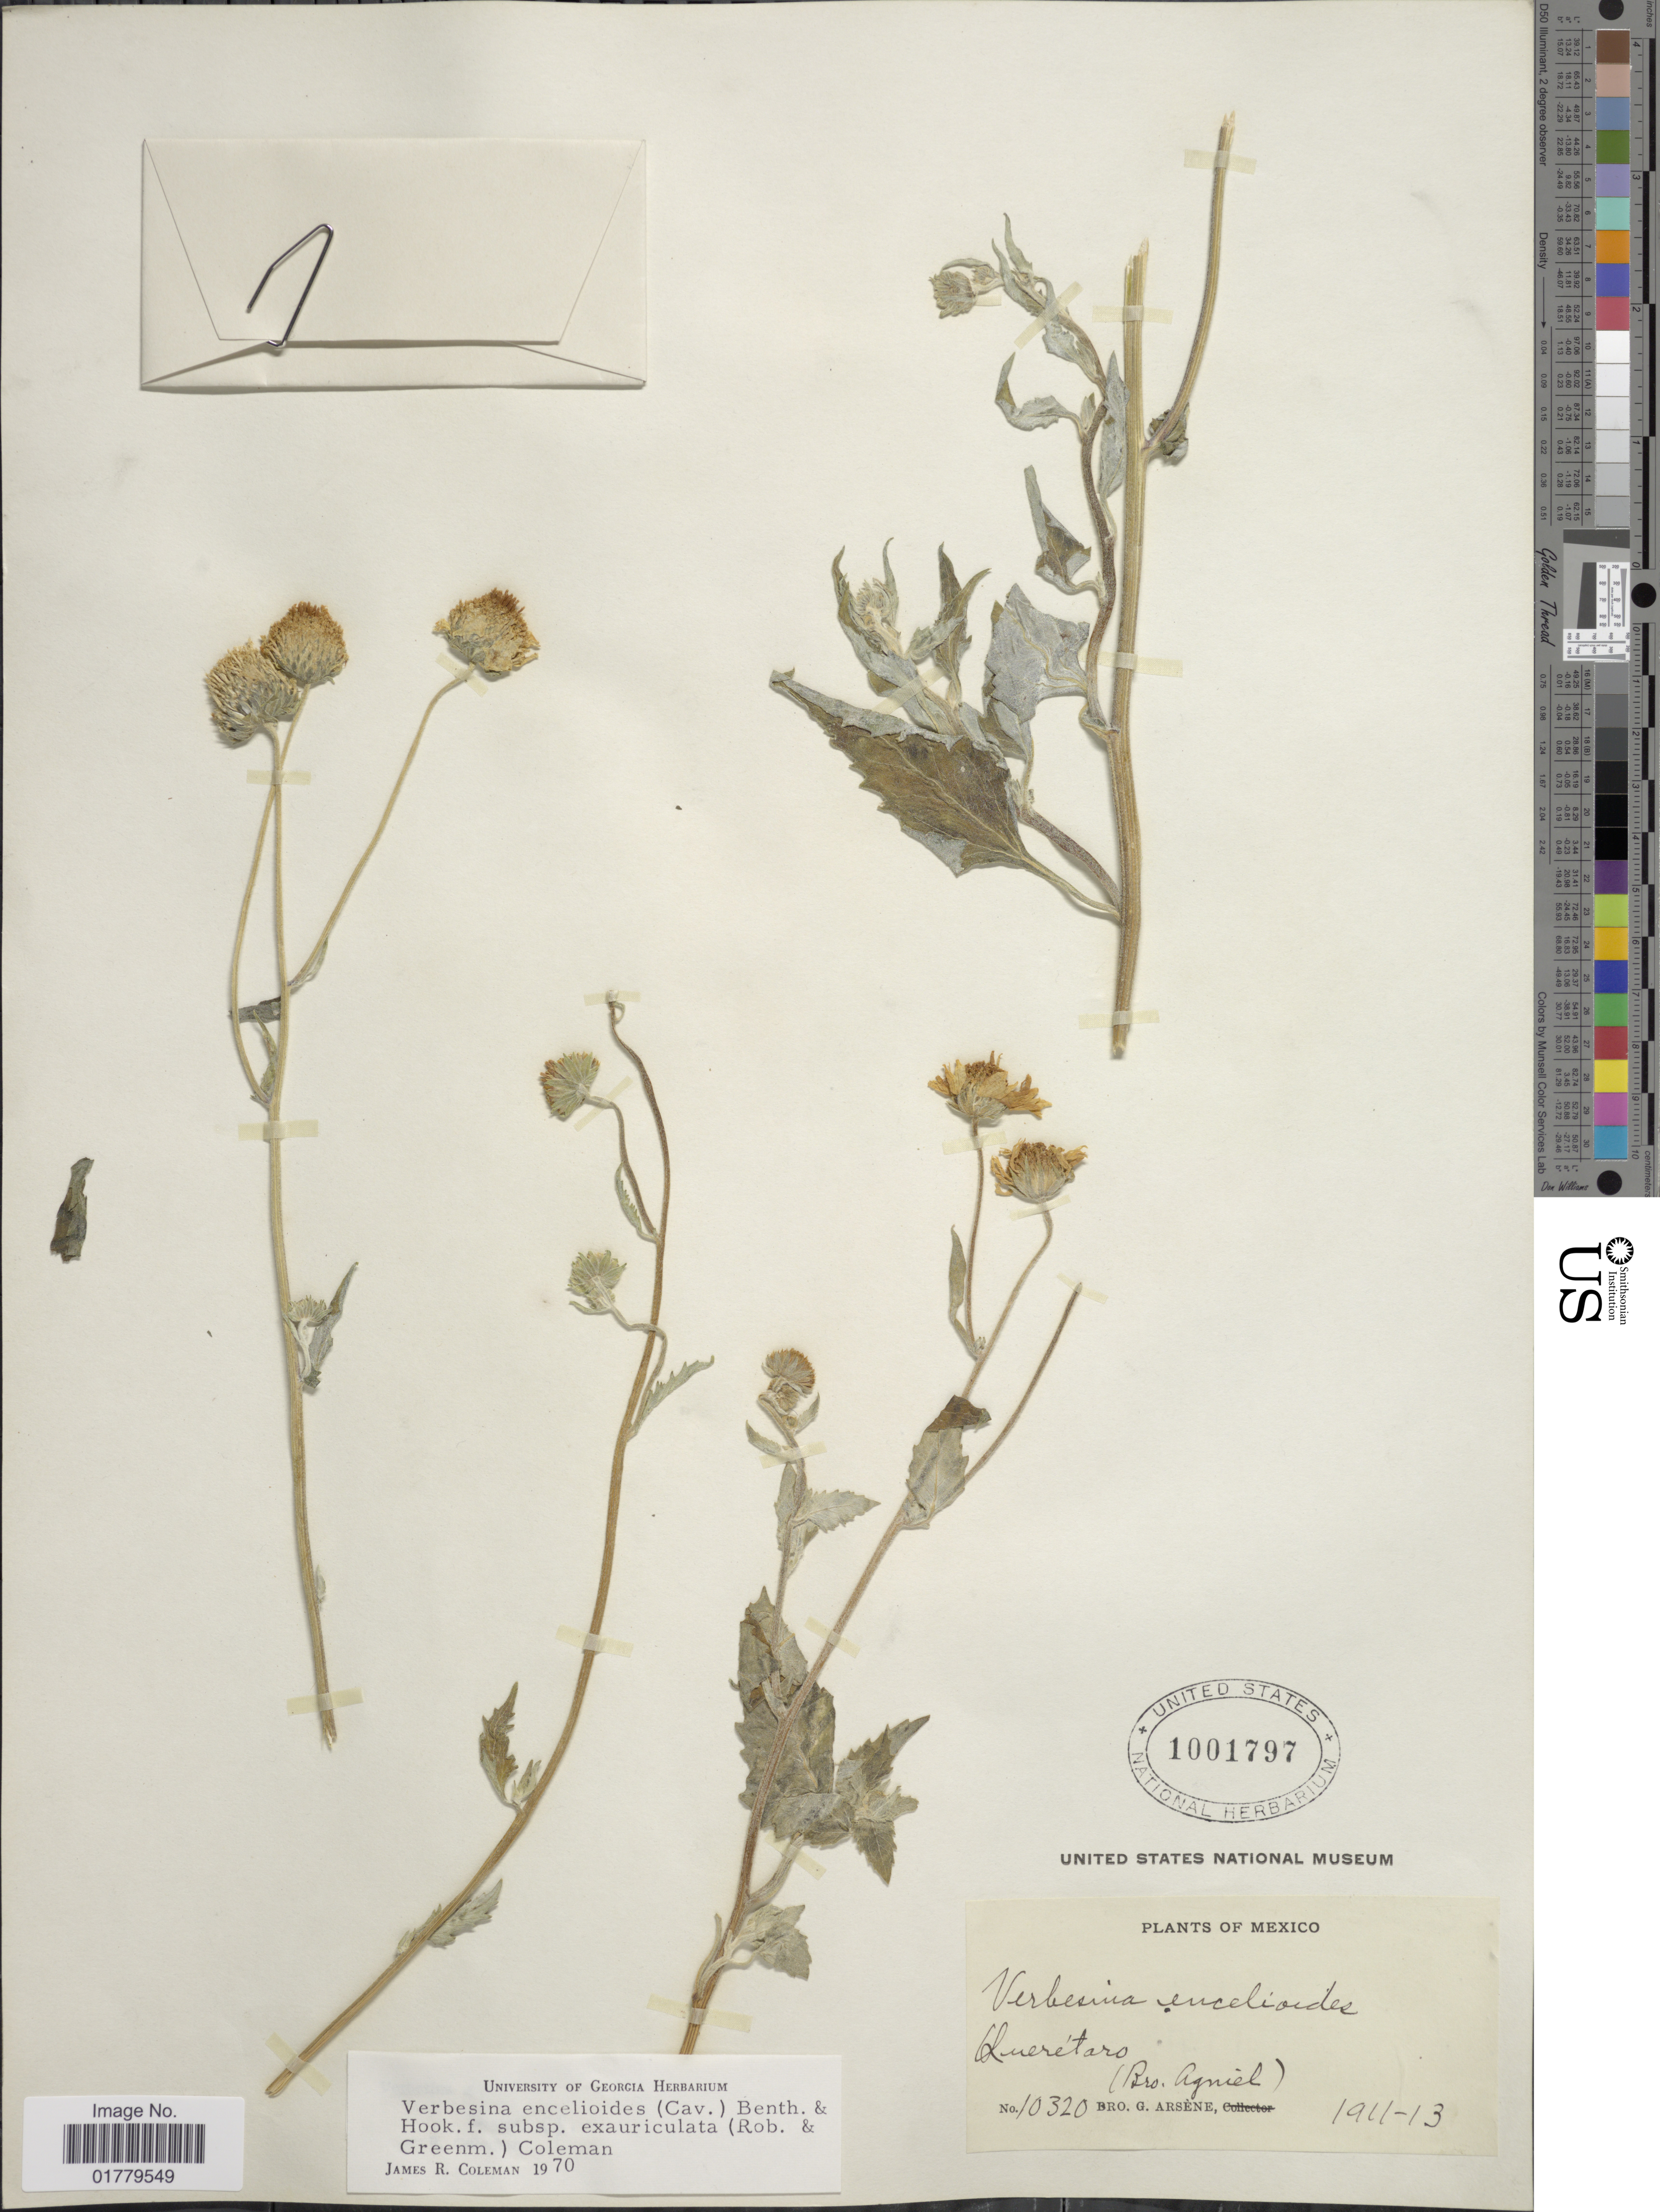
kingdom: Plantae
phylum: Tracheophyta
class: Magnoliopsida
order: Asterales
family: Asteraceae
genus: Verbesina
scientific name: Verbesina encelioides var. cana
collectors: Bro. Agniel & Bro. G. Arsène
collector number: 10320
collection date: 1911/1913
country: Mexico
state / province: Querétaro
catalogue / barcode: US 1001797